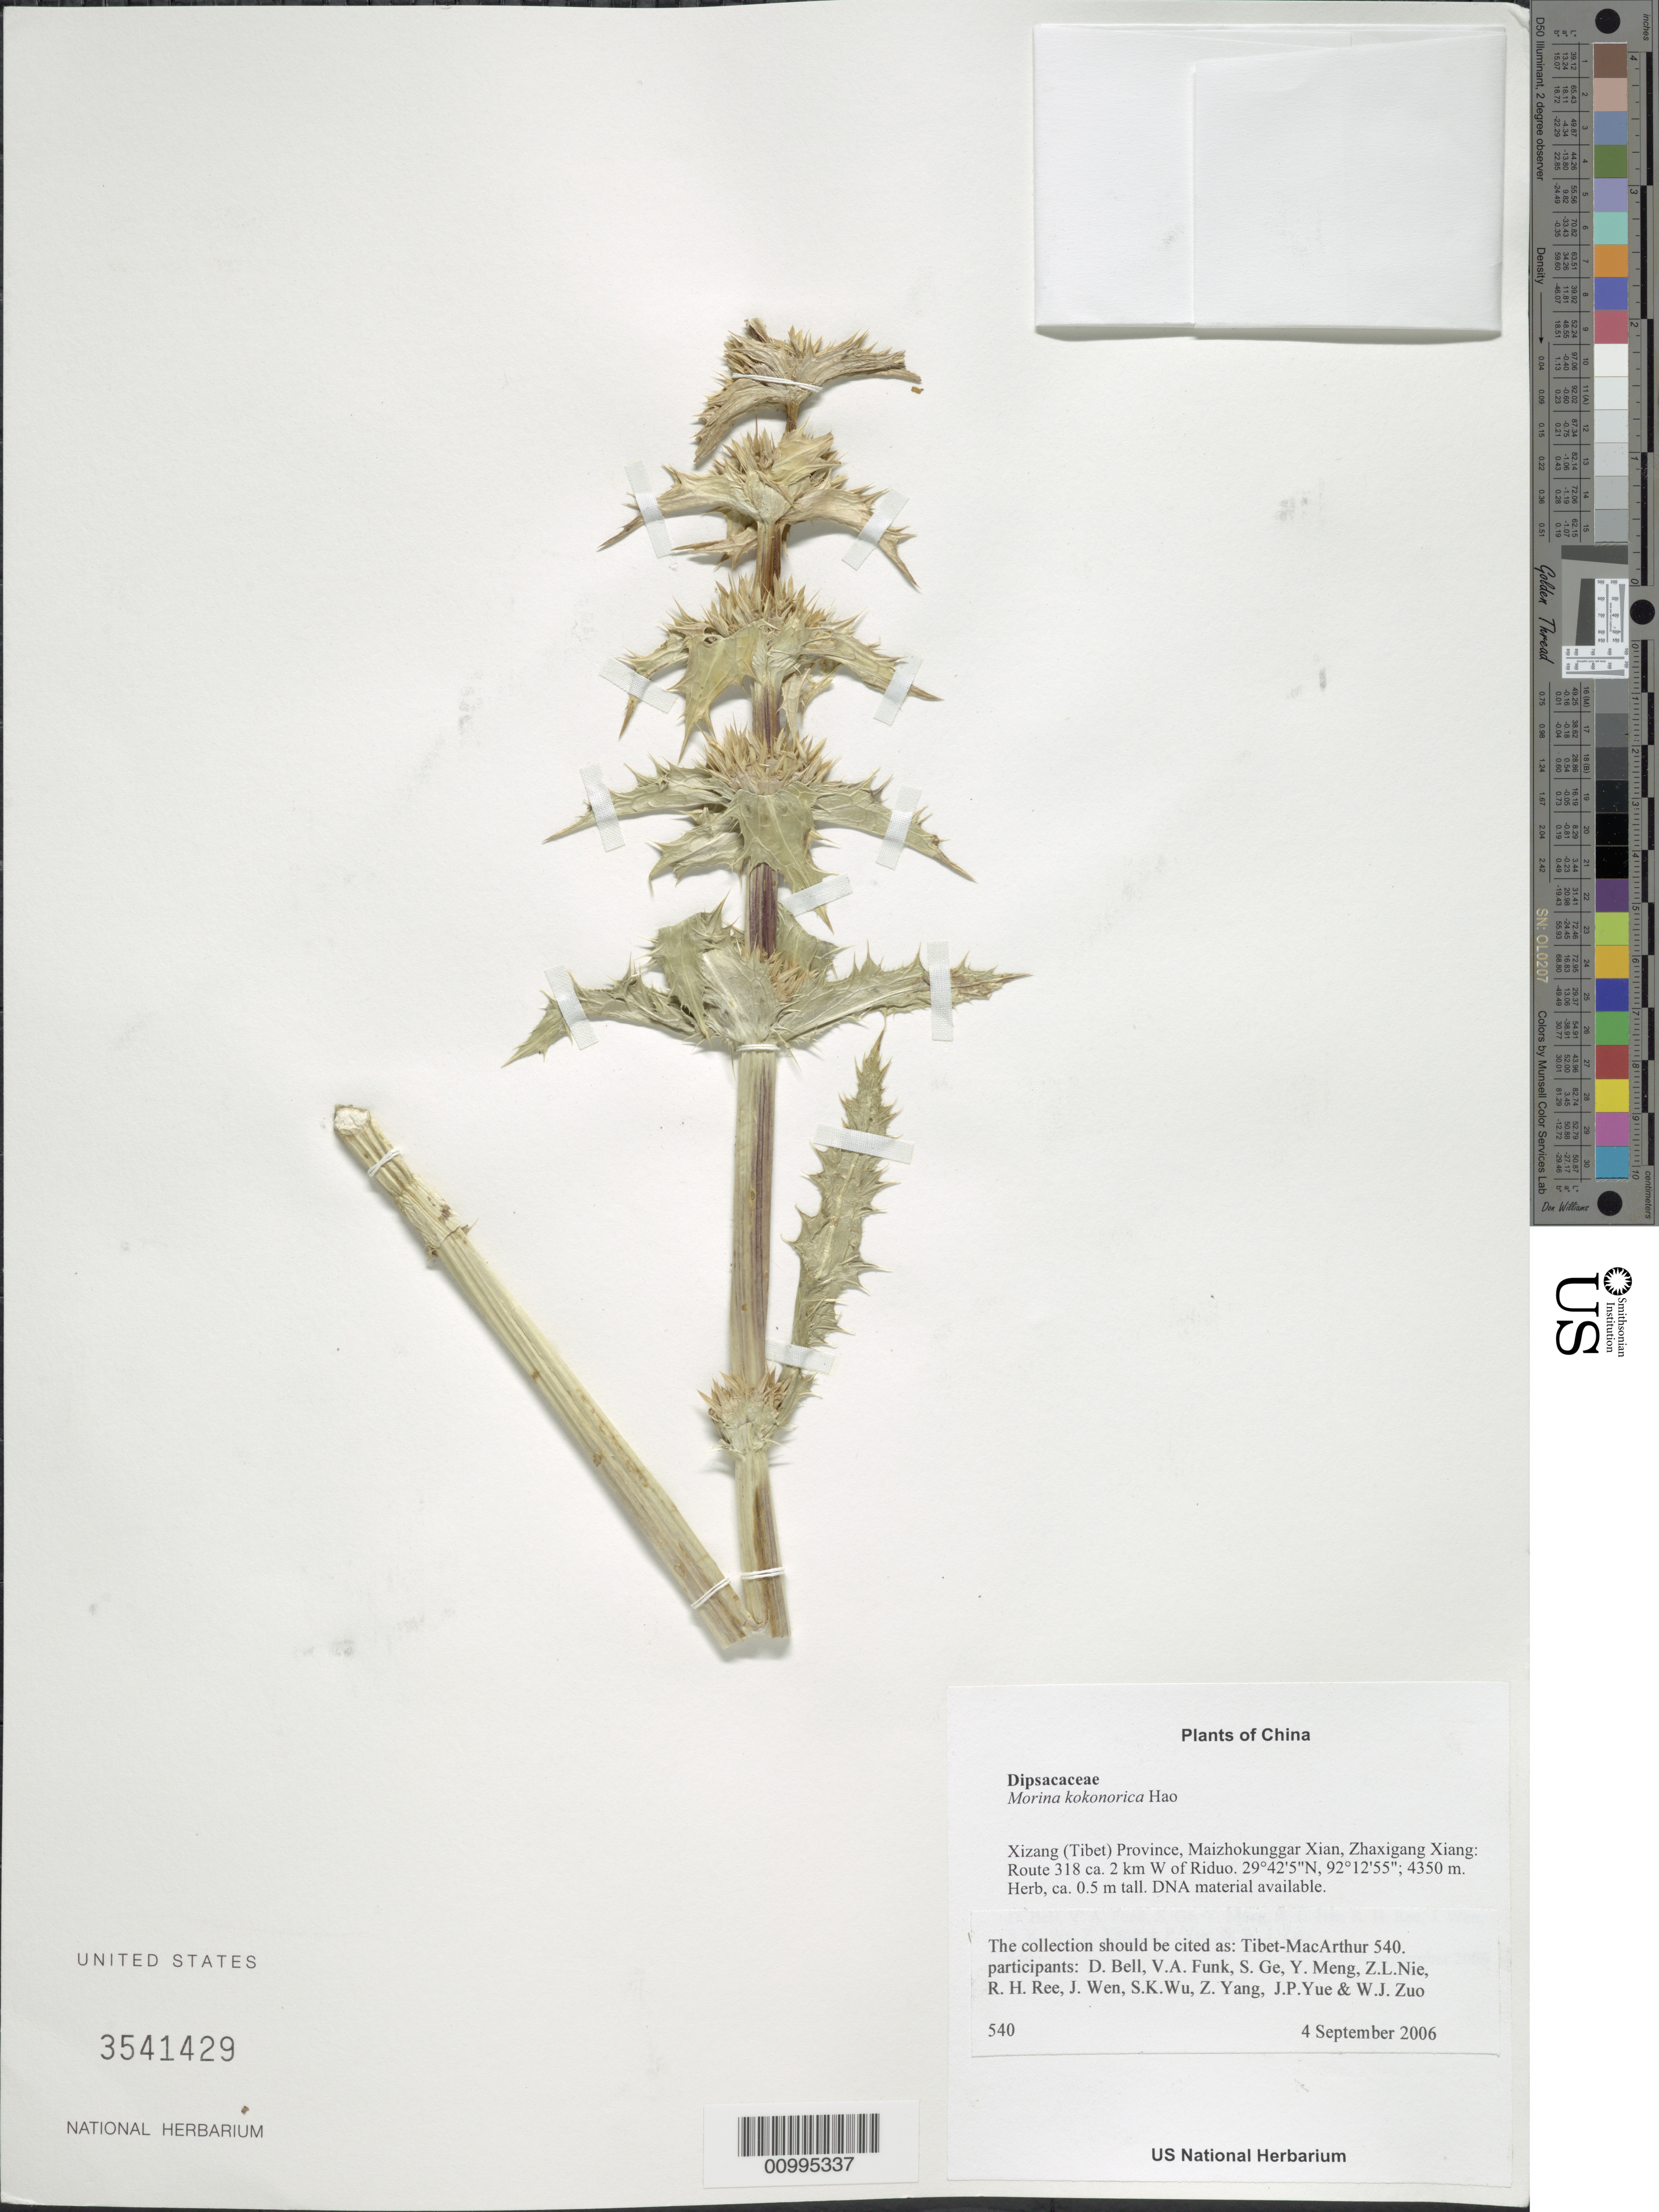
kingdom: Plantae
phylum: Tracheophyta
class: Magnoliopsida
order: Dipsacales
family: Caprifoliaceae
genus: Morina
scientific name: Morina kokonorica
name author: K.S. Hao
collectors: Tibet-MacArthur, D. A. Bell, V. Funk, S. Ge, Y. Meng, Z. Nie, R. Ree, J. Wen, S. K. Wu, Z. Yang, J. Yue & W. Zuo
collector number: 540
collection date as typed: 04 Sep 2006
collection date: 2006-09-04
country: China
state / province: Xizang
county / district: Maizhokunggar Xian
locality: Zhaxigang Xiang. Route 318 ca. 2 km W of Riduo.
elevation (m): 4350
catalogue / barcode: US 3541429